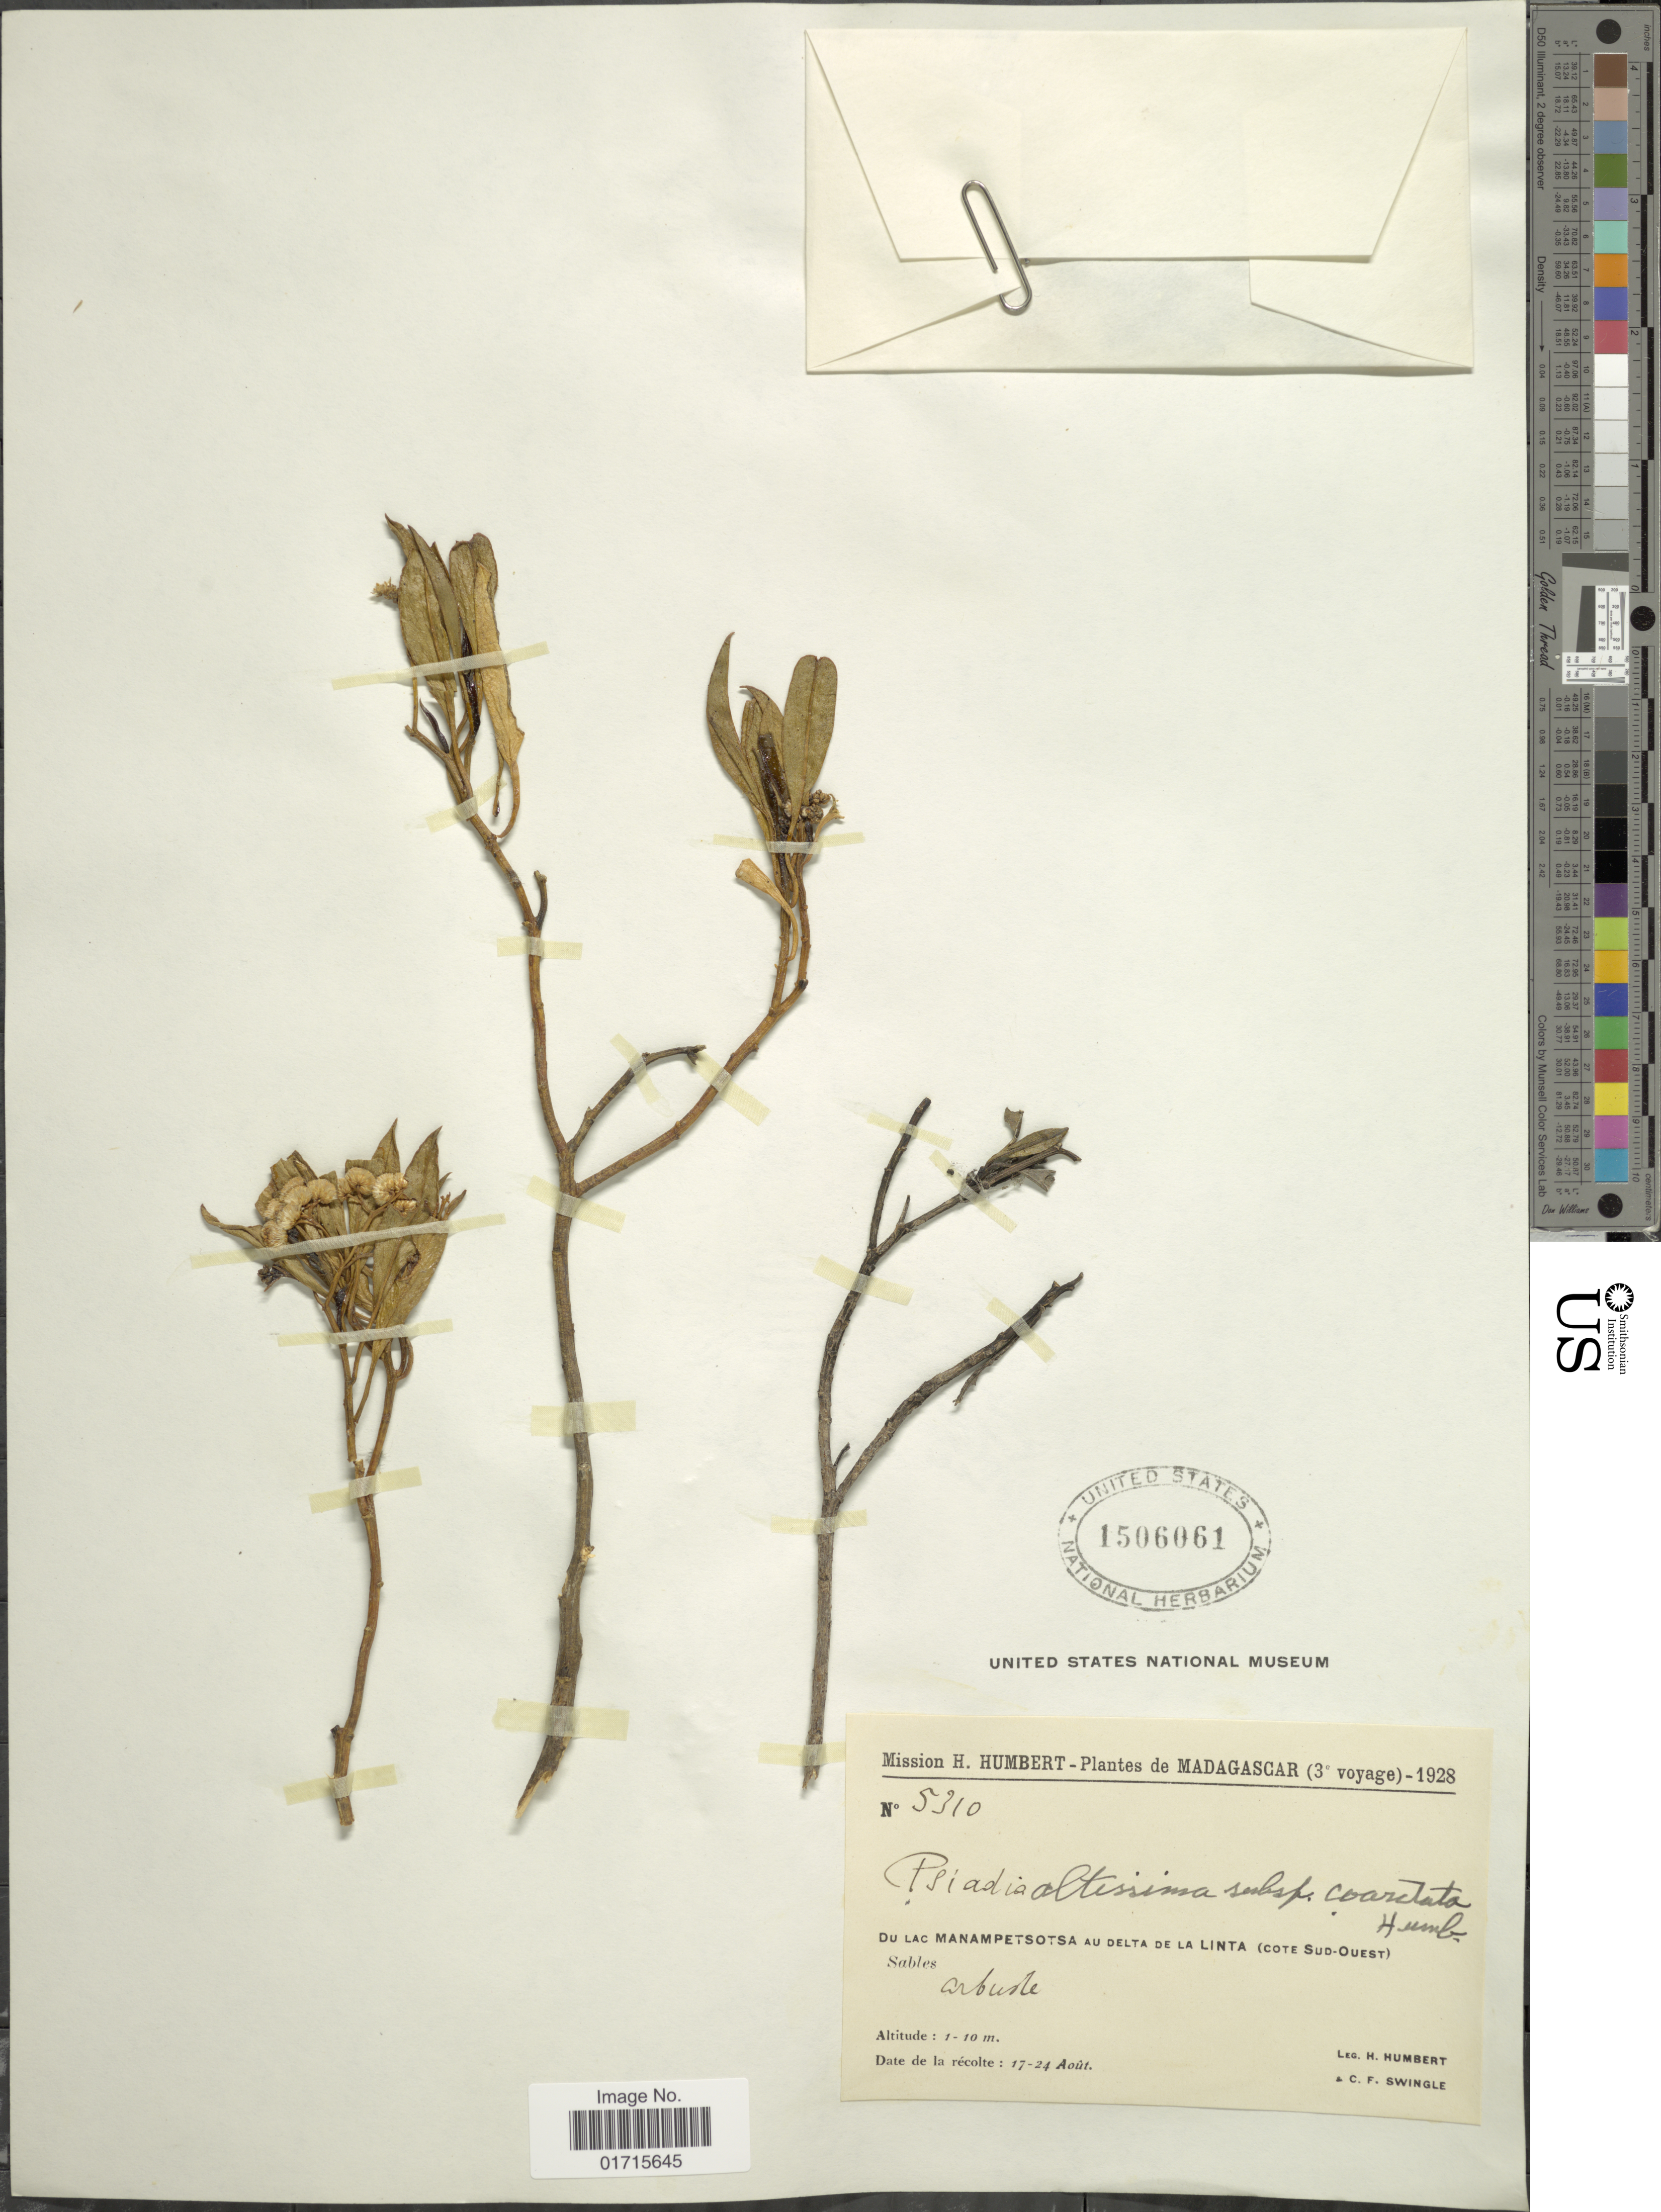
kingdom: Plantae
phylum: Tracheophyta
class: Magnoliopsida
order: Asterales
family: Asteraceae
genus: Psiadia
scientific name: Psiadia altissima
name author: Benth.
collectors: H. Humbert & C. Swingle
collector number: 5310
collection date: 1928-08-17/1928-08-24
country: Madagascar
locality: Du Lac Manampetsotsa au Delta de la Linta (Cote Sud-Ouest)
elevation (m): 1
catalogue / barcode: US 1506061